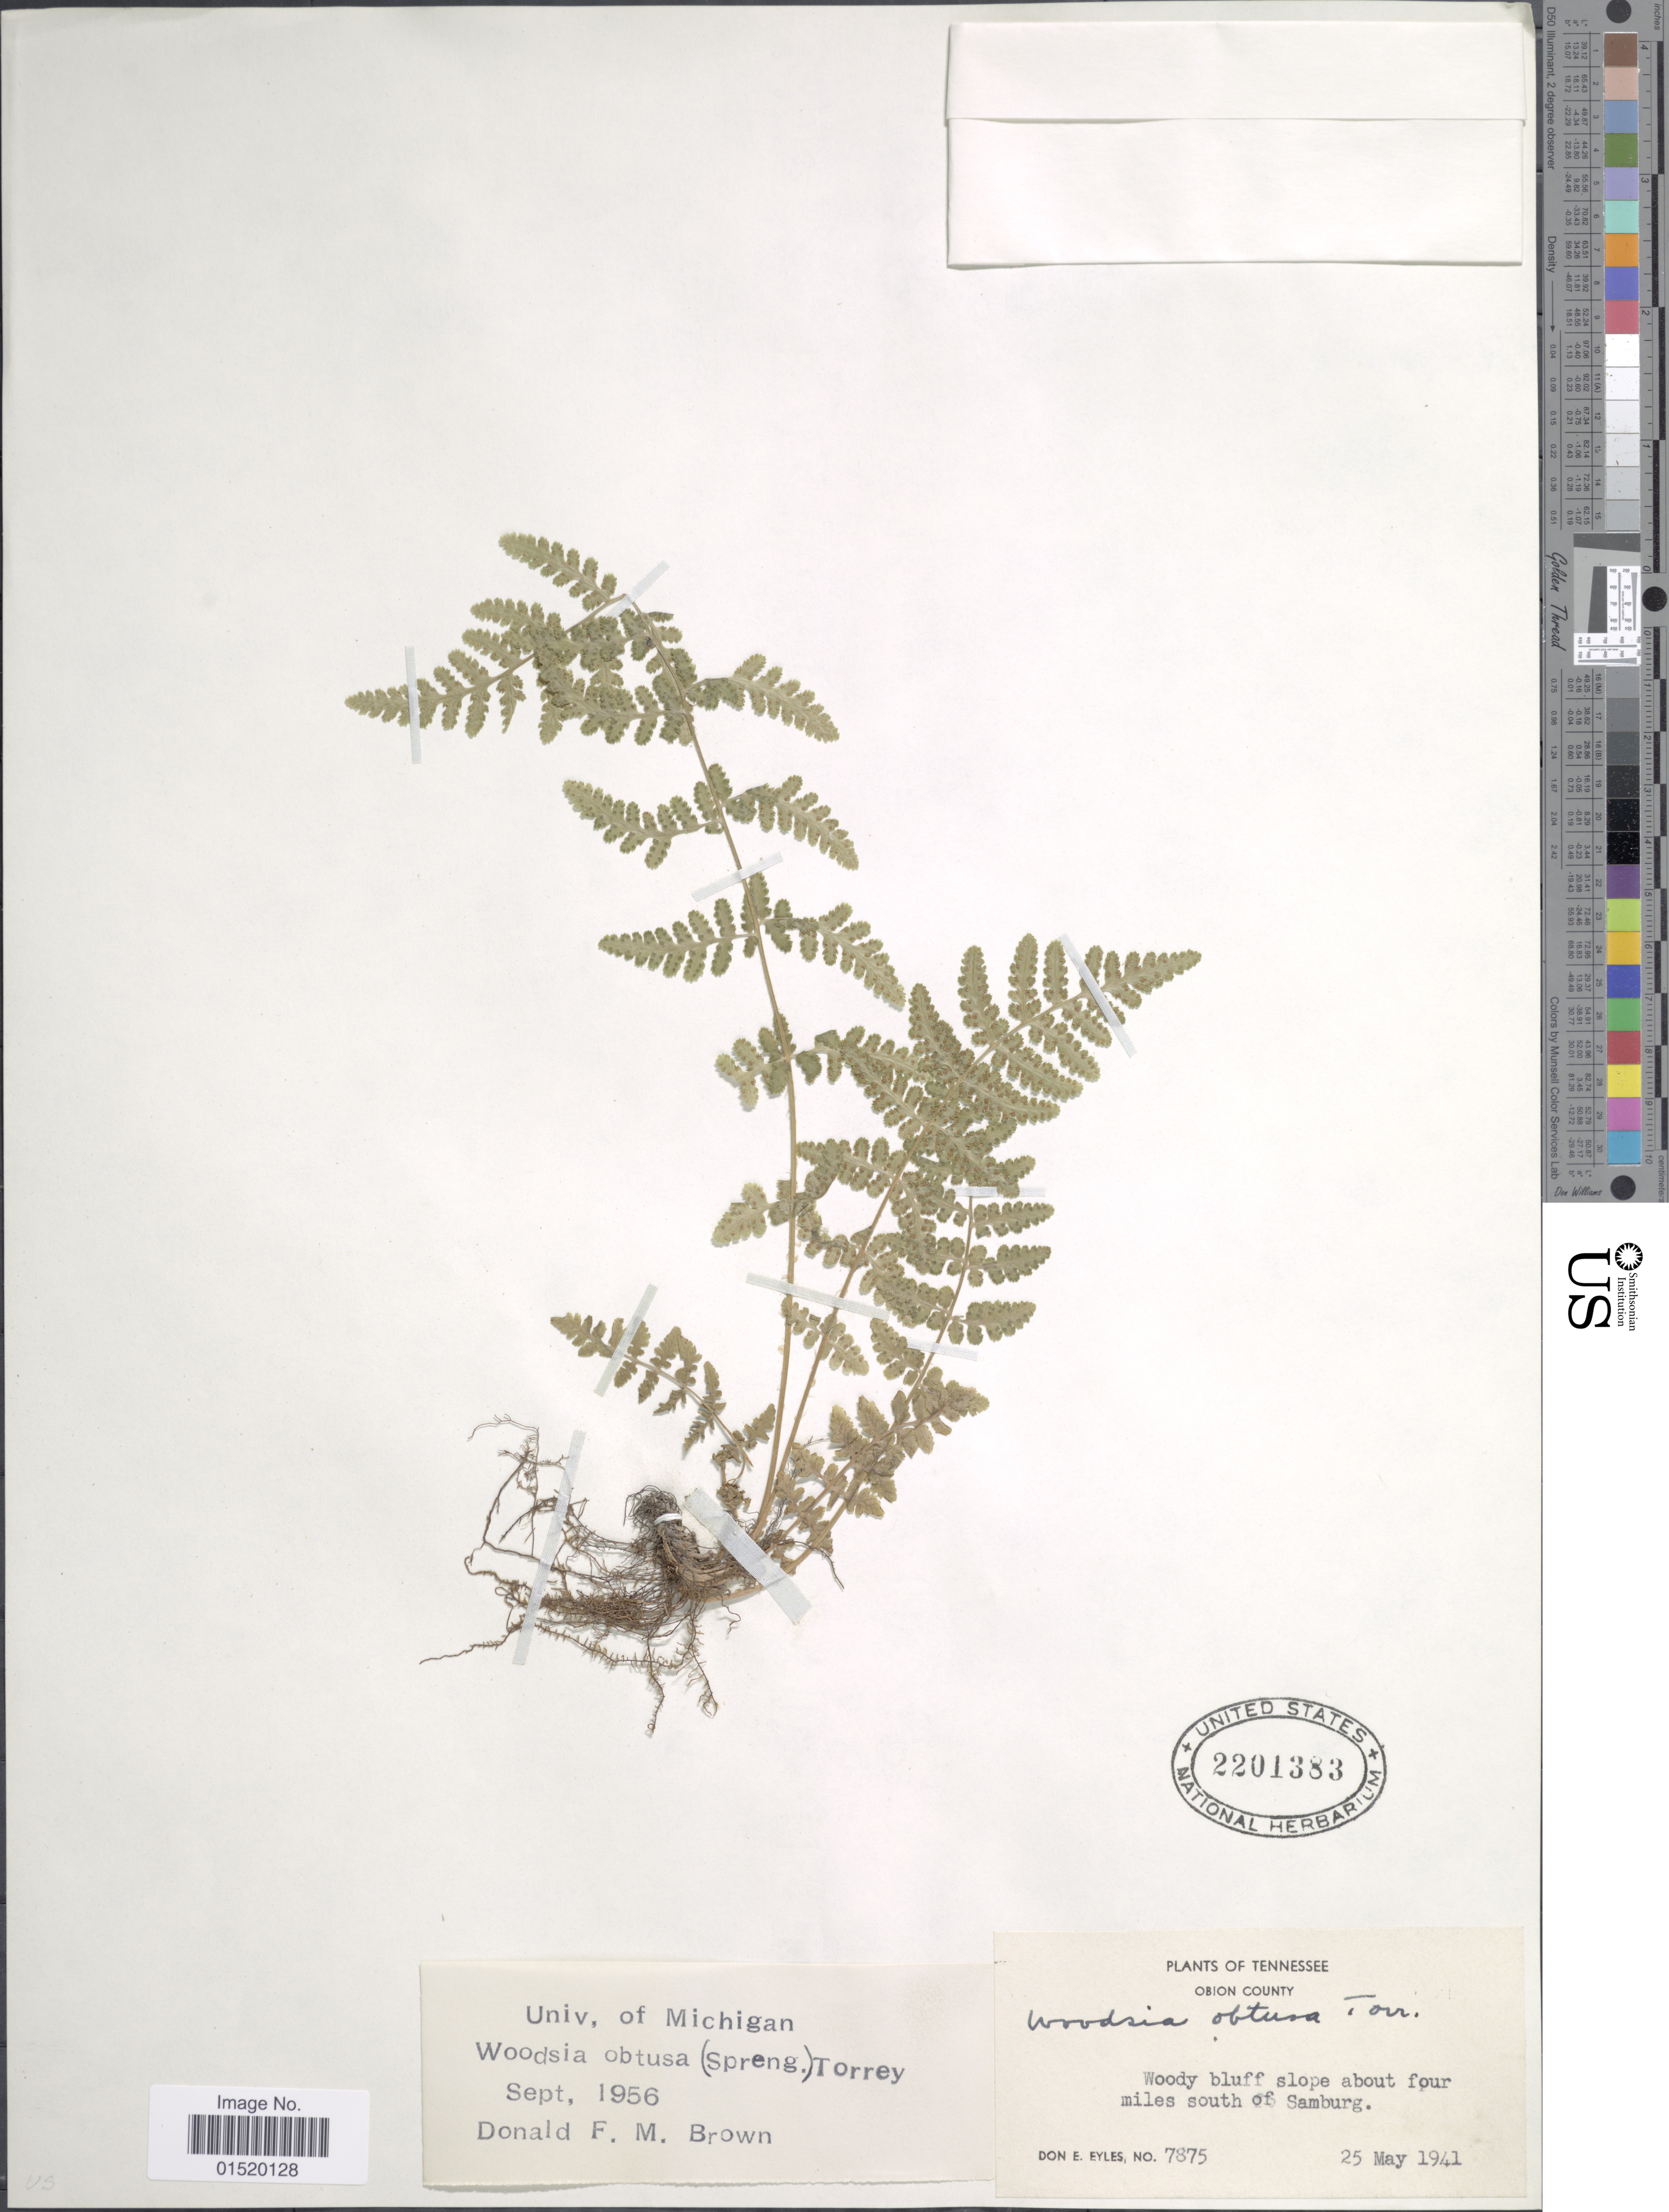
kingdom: Plantae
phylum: Tracheophyta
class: Polypodiopsida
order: Polypodiales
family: Woodsiaceae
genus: Woodsia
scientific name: Woodsia obtusa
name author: (Spreng.) Torr.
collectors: D. Eyles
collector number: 7875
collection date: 1941-05-25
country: United States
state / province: Tennessee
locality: Obion County, Woody bluff slope about four miles south of Samburg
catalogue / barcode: US 2201383